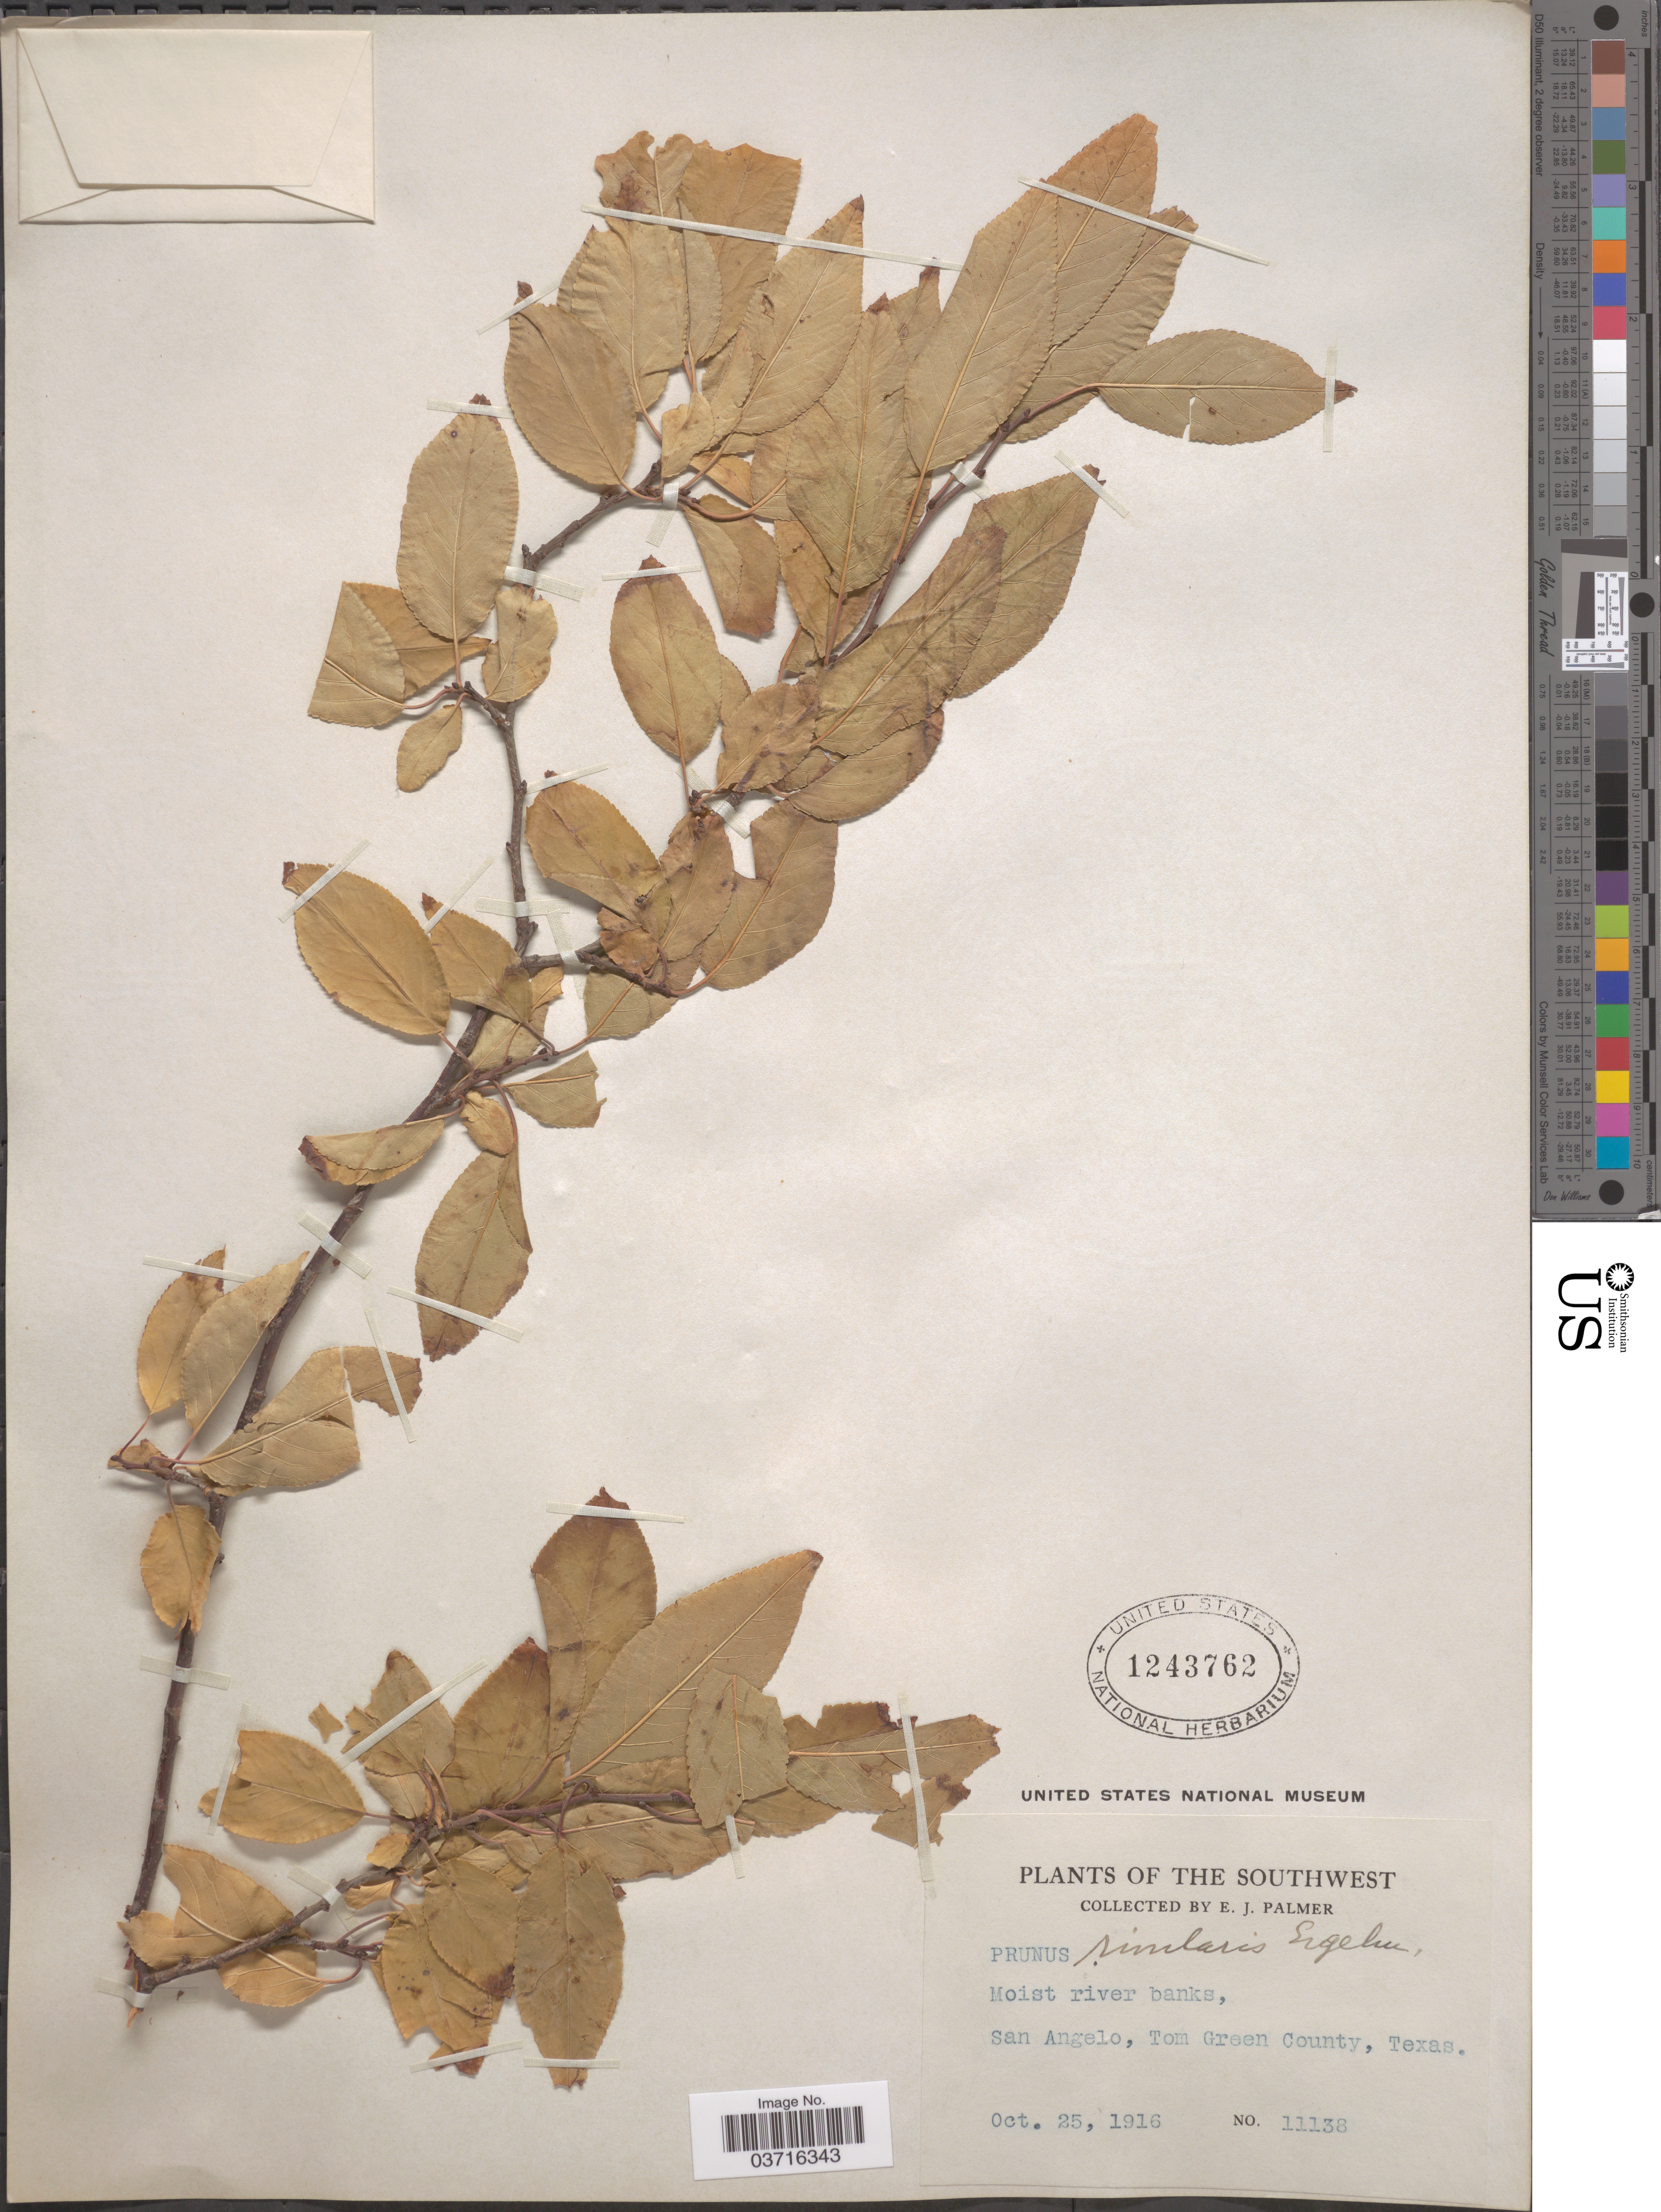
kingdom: Plantae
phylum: Tracheophyta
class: Magnoliopsida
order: Rosales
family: Rosaceae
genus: Prunus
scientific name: Prunus rivularis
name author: Scheele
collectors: E. J. Palmer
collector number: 11138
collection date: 1916-10-25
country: United States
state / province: Texas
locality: The Southwest. San Angelo, Tom Green County.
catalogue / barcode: US 1243762